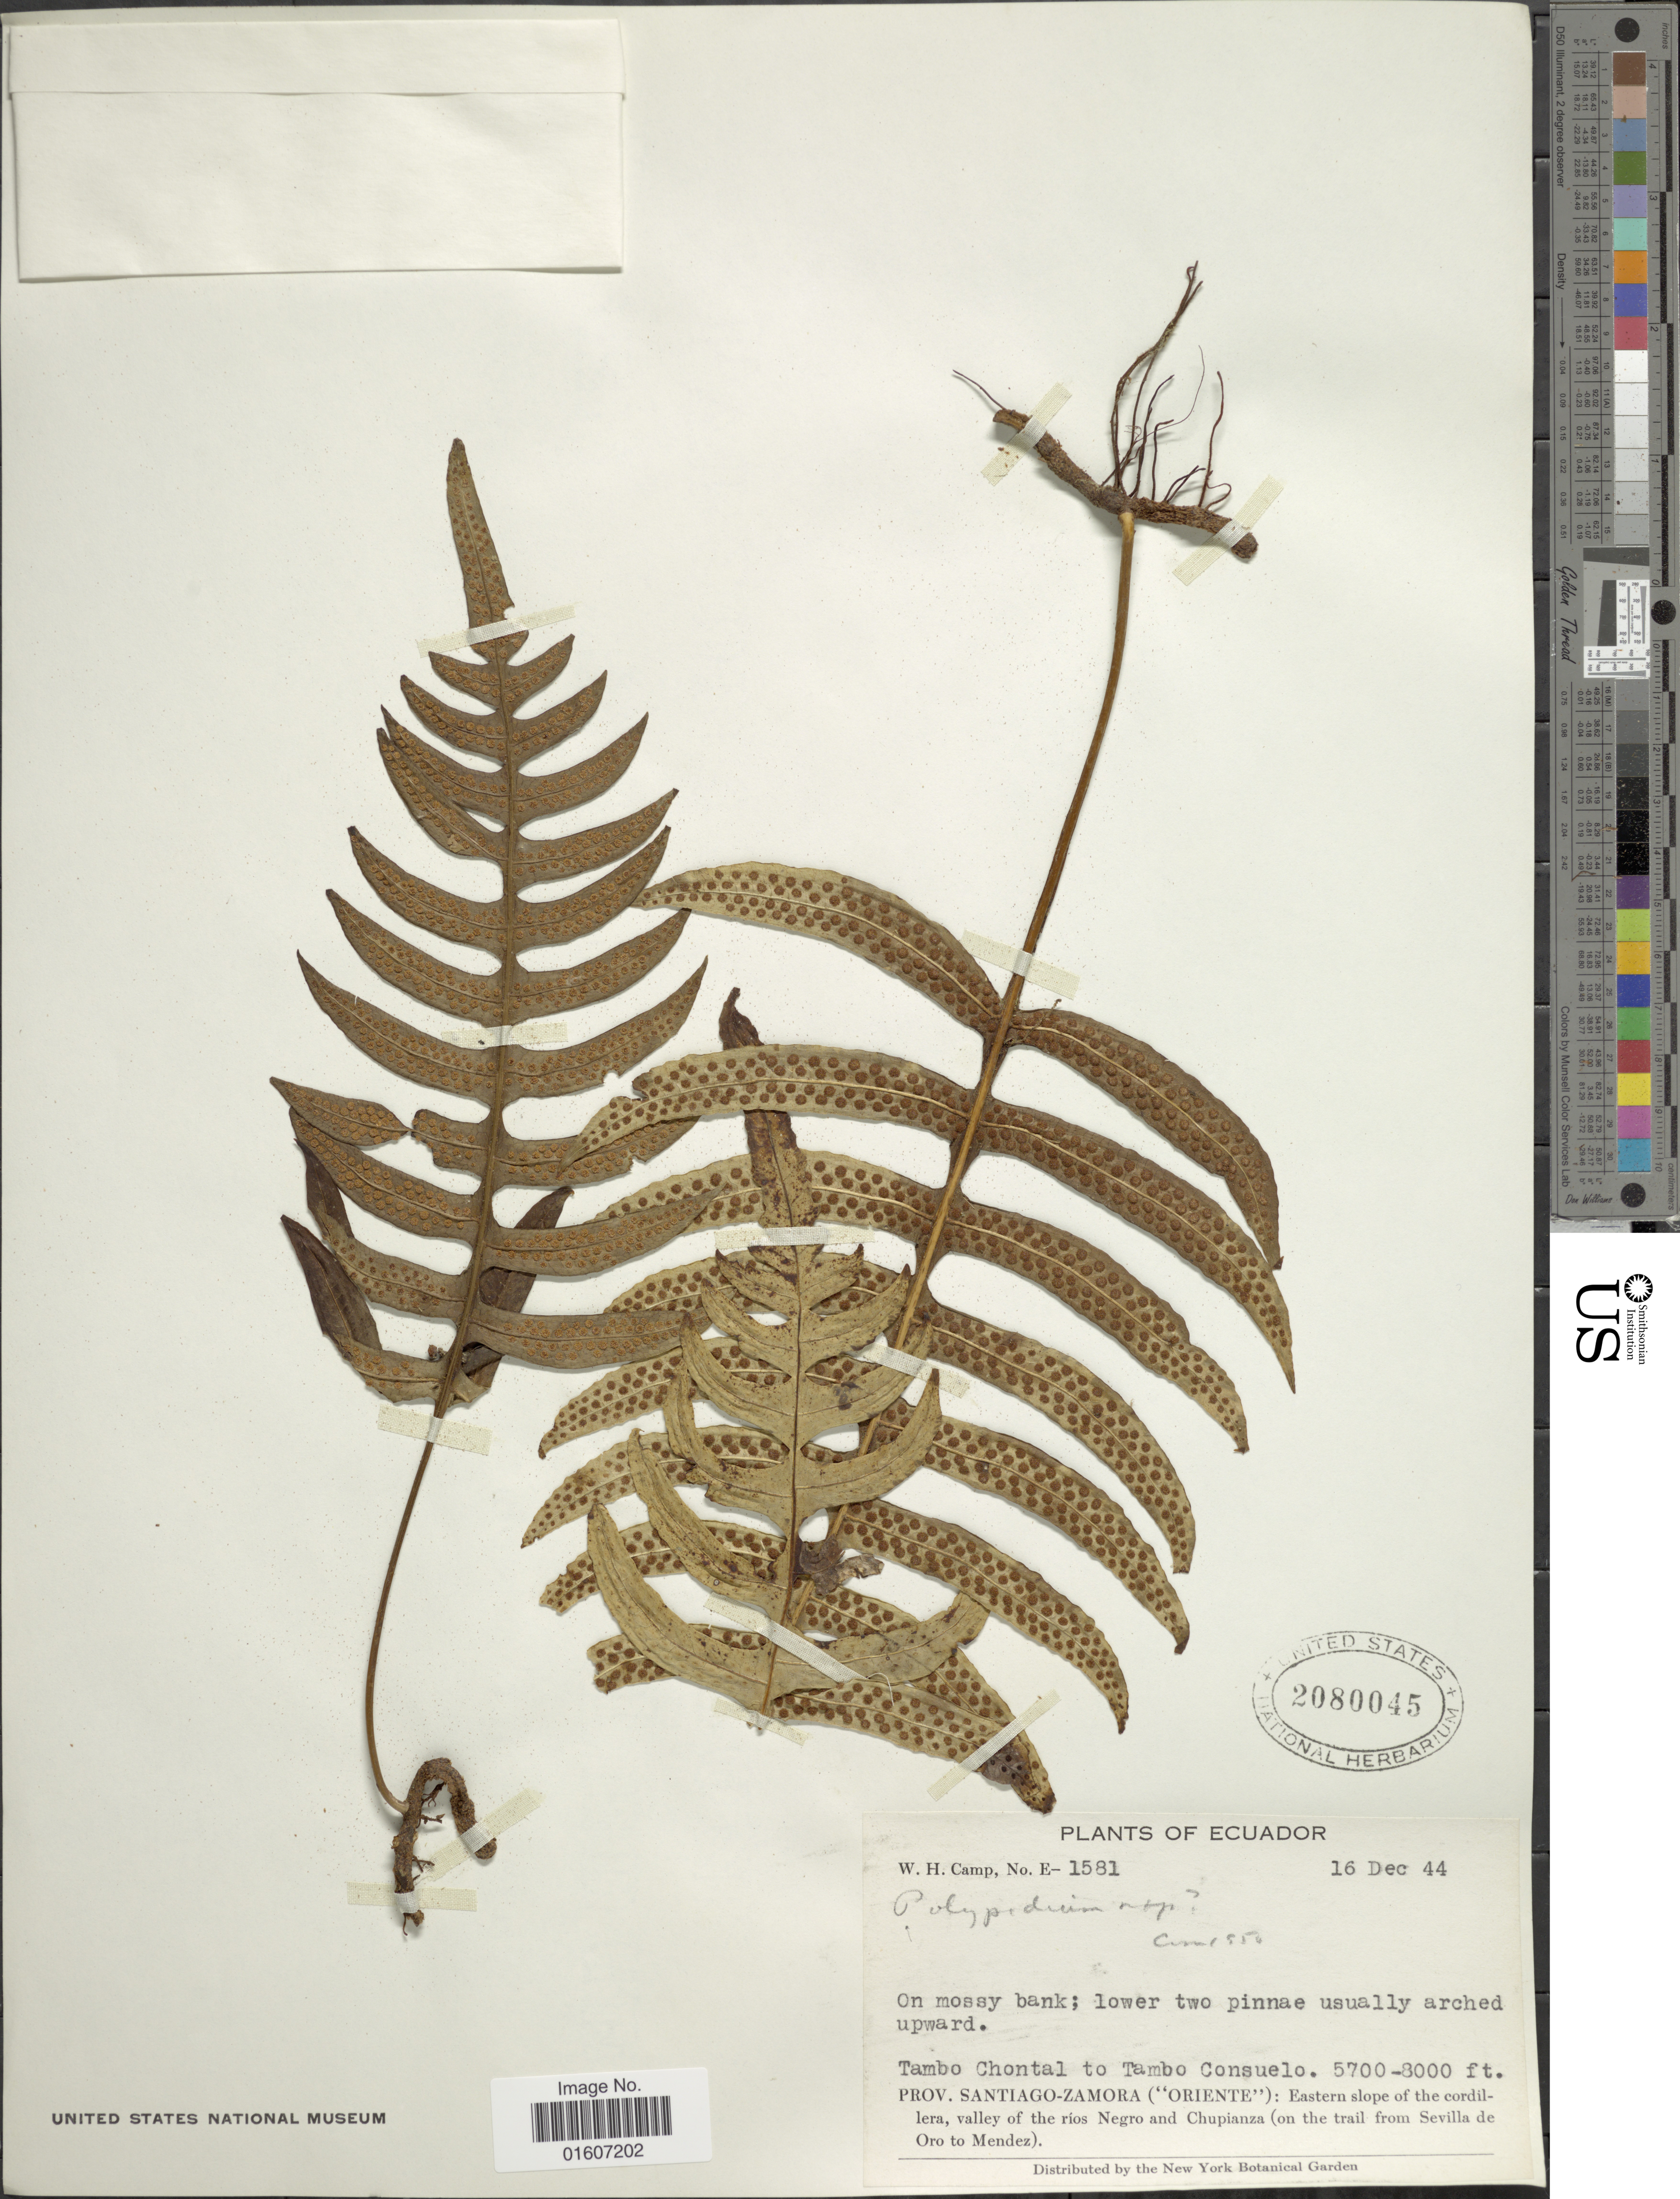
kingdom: Plantae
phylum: Tracheophyta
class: Polypodiopsida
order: Polypodiales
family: Polypodiaceae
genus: Serpocaulon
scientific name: Serpocaulon sp.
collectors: W. H. Camp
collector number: E-1581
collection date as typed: Transcribed d/m/y: 16/12/44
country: Ecuador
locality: Tambo Chontal to Tambo Consuelo. Prov. Santiago-Zamora ('Oriente'): Eastern slope of the cordillera, valley of the ríos Negro and Chupianza (on the trail from Sevilla de Oro to Mendez)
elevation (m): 1737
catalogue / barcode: US 2080045